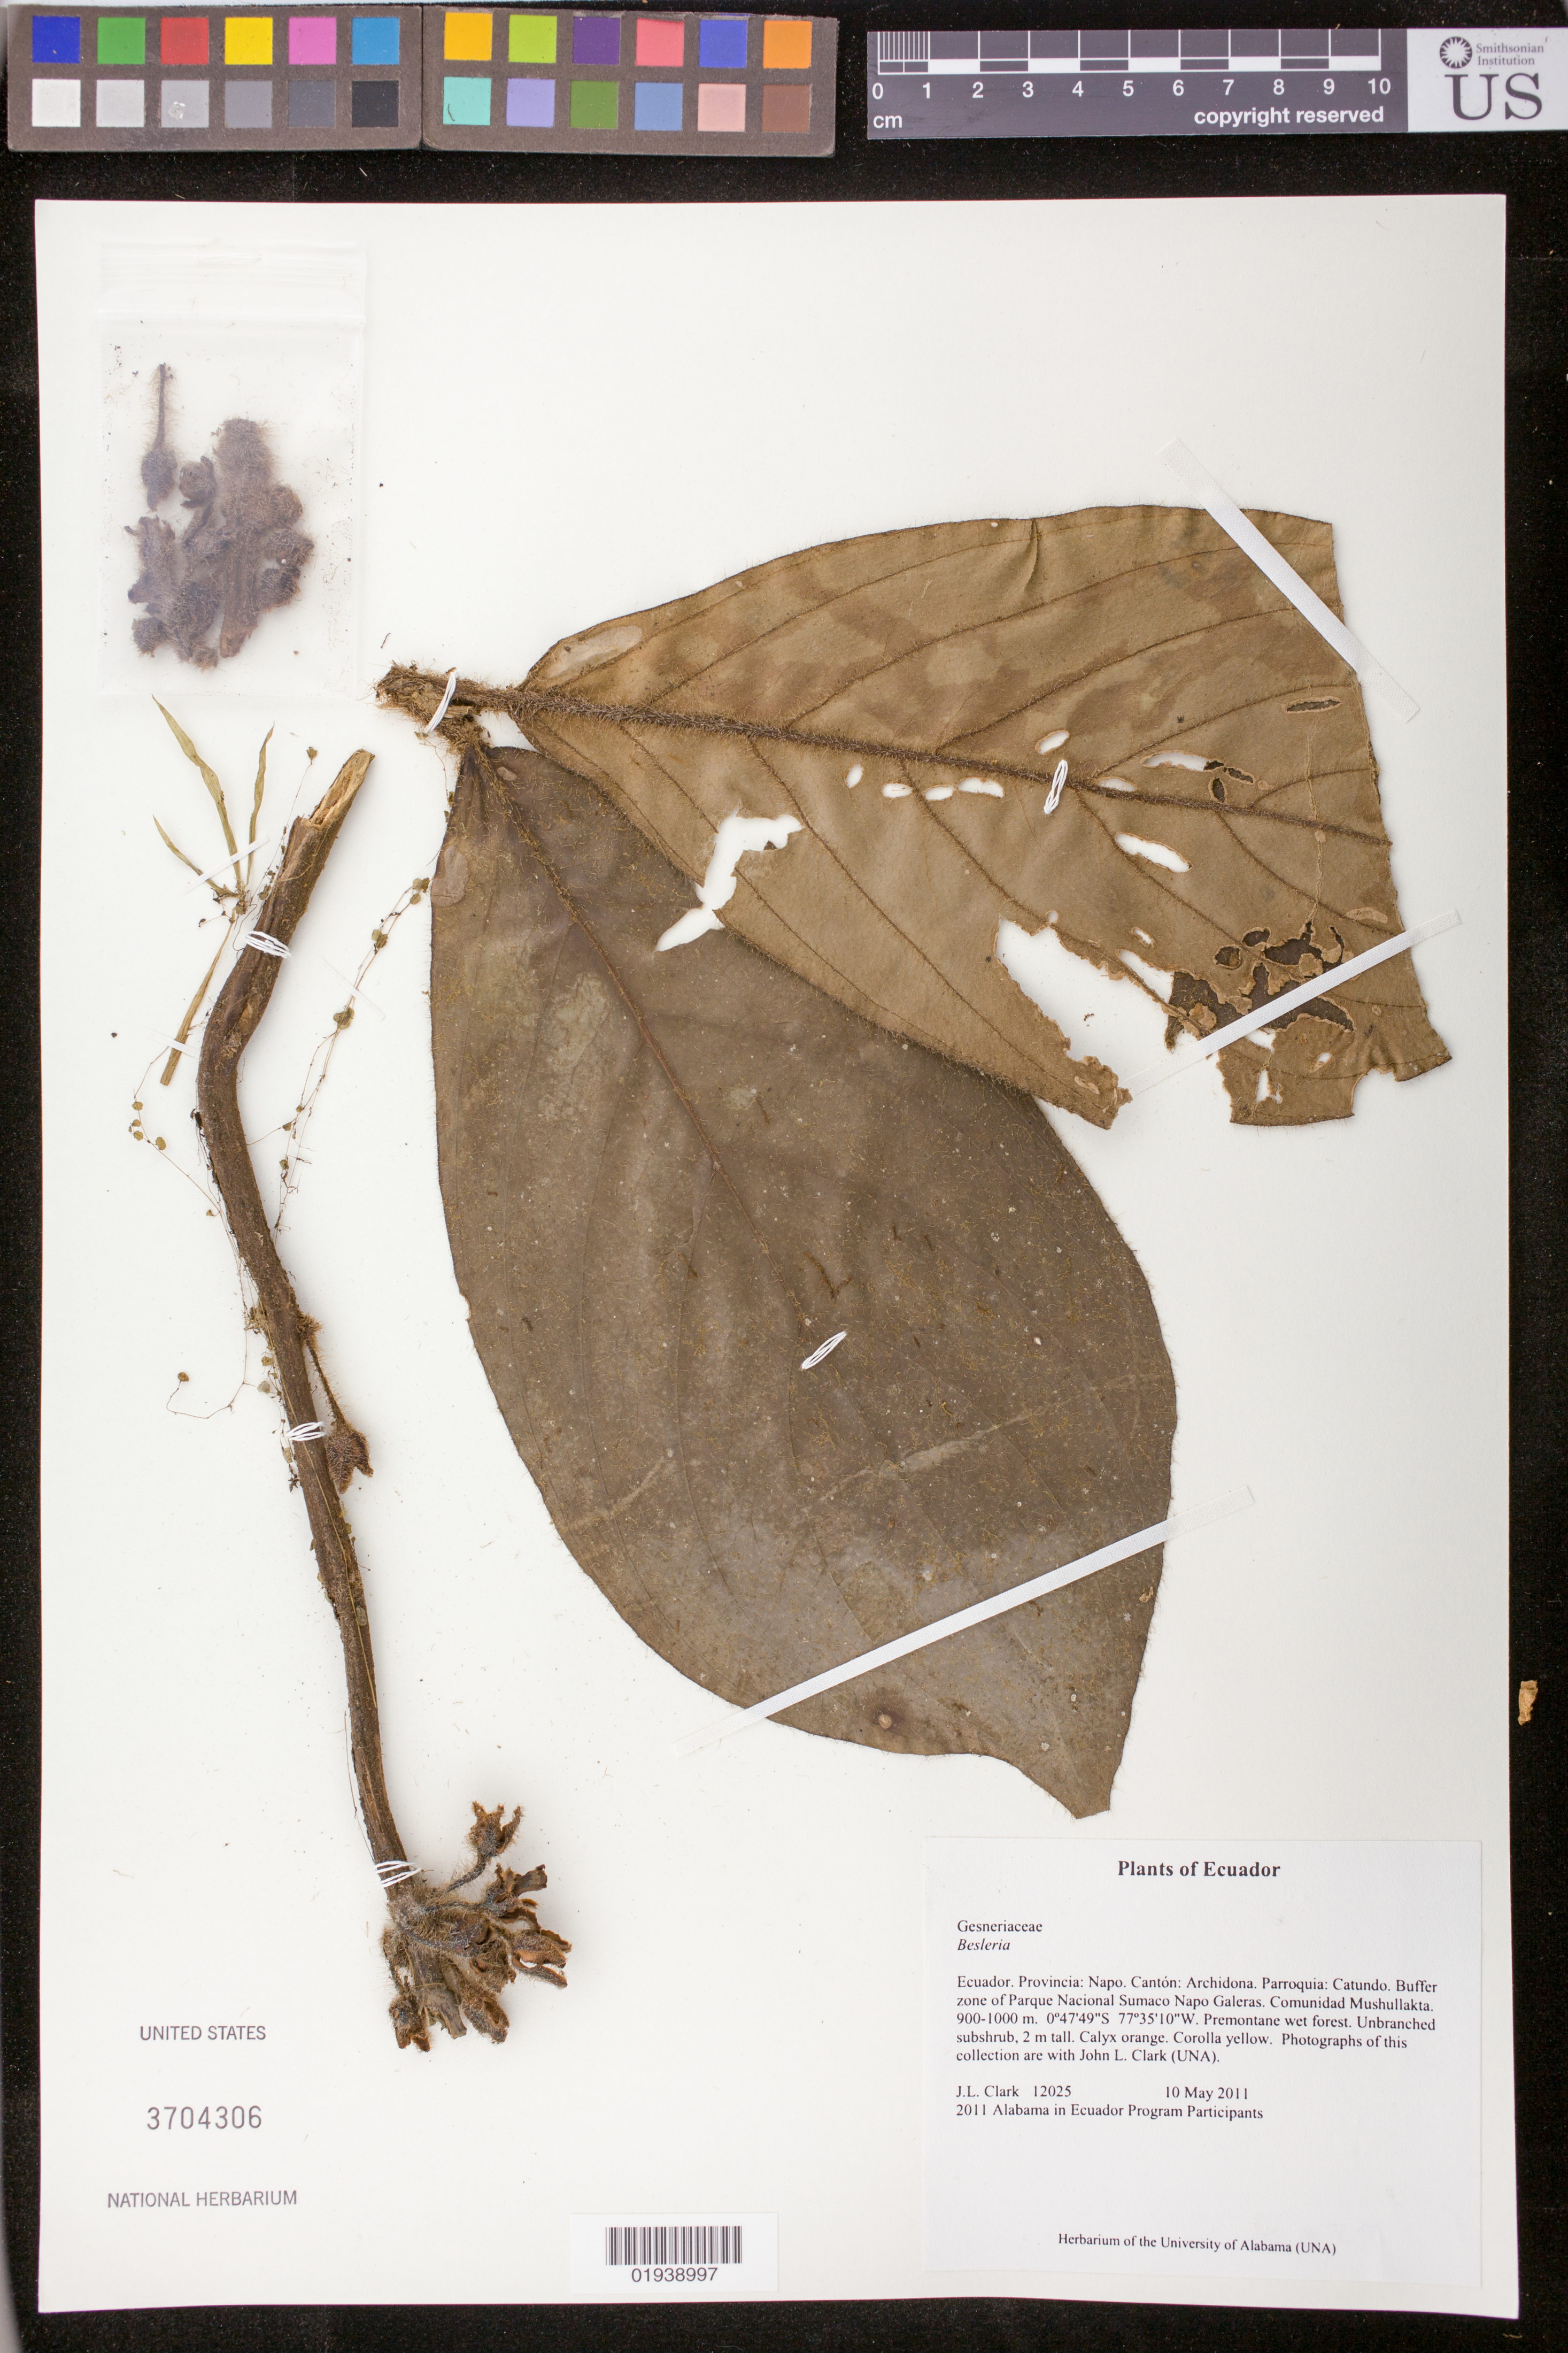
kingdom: Plantae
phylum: Tracheophyta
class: Magnoliopsida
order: Lamiales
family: Gesneriaceae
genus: Besleria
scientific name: Besleria sp.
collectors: J. L. Clark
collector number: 12025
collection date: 2011-05-10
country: Ecuador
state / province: Napo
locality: Canton Archidona, Parroquia Catundo, Buffer zone of Parque National Sumaco Napo Galeras. Communidad Mushullakta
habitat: Premontane wet forest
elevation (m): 900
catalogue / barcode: US 3704306